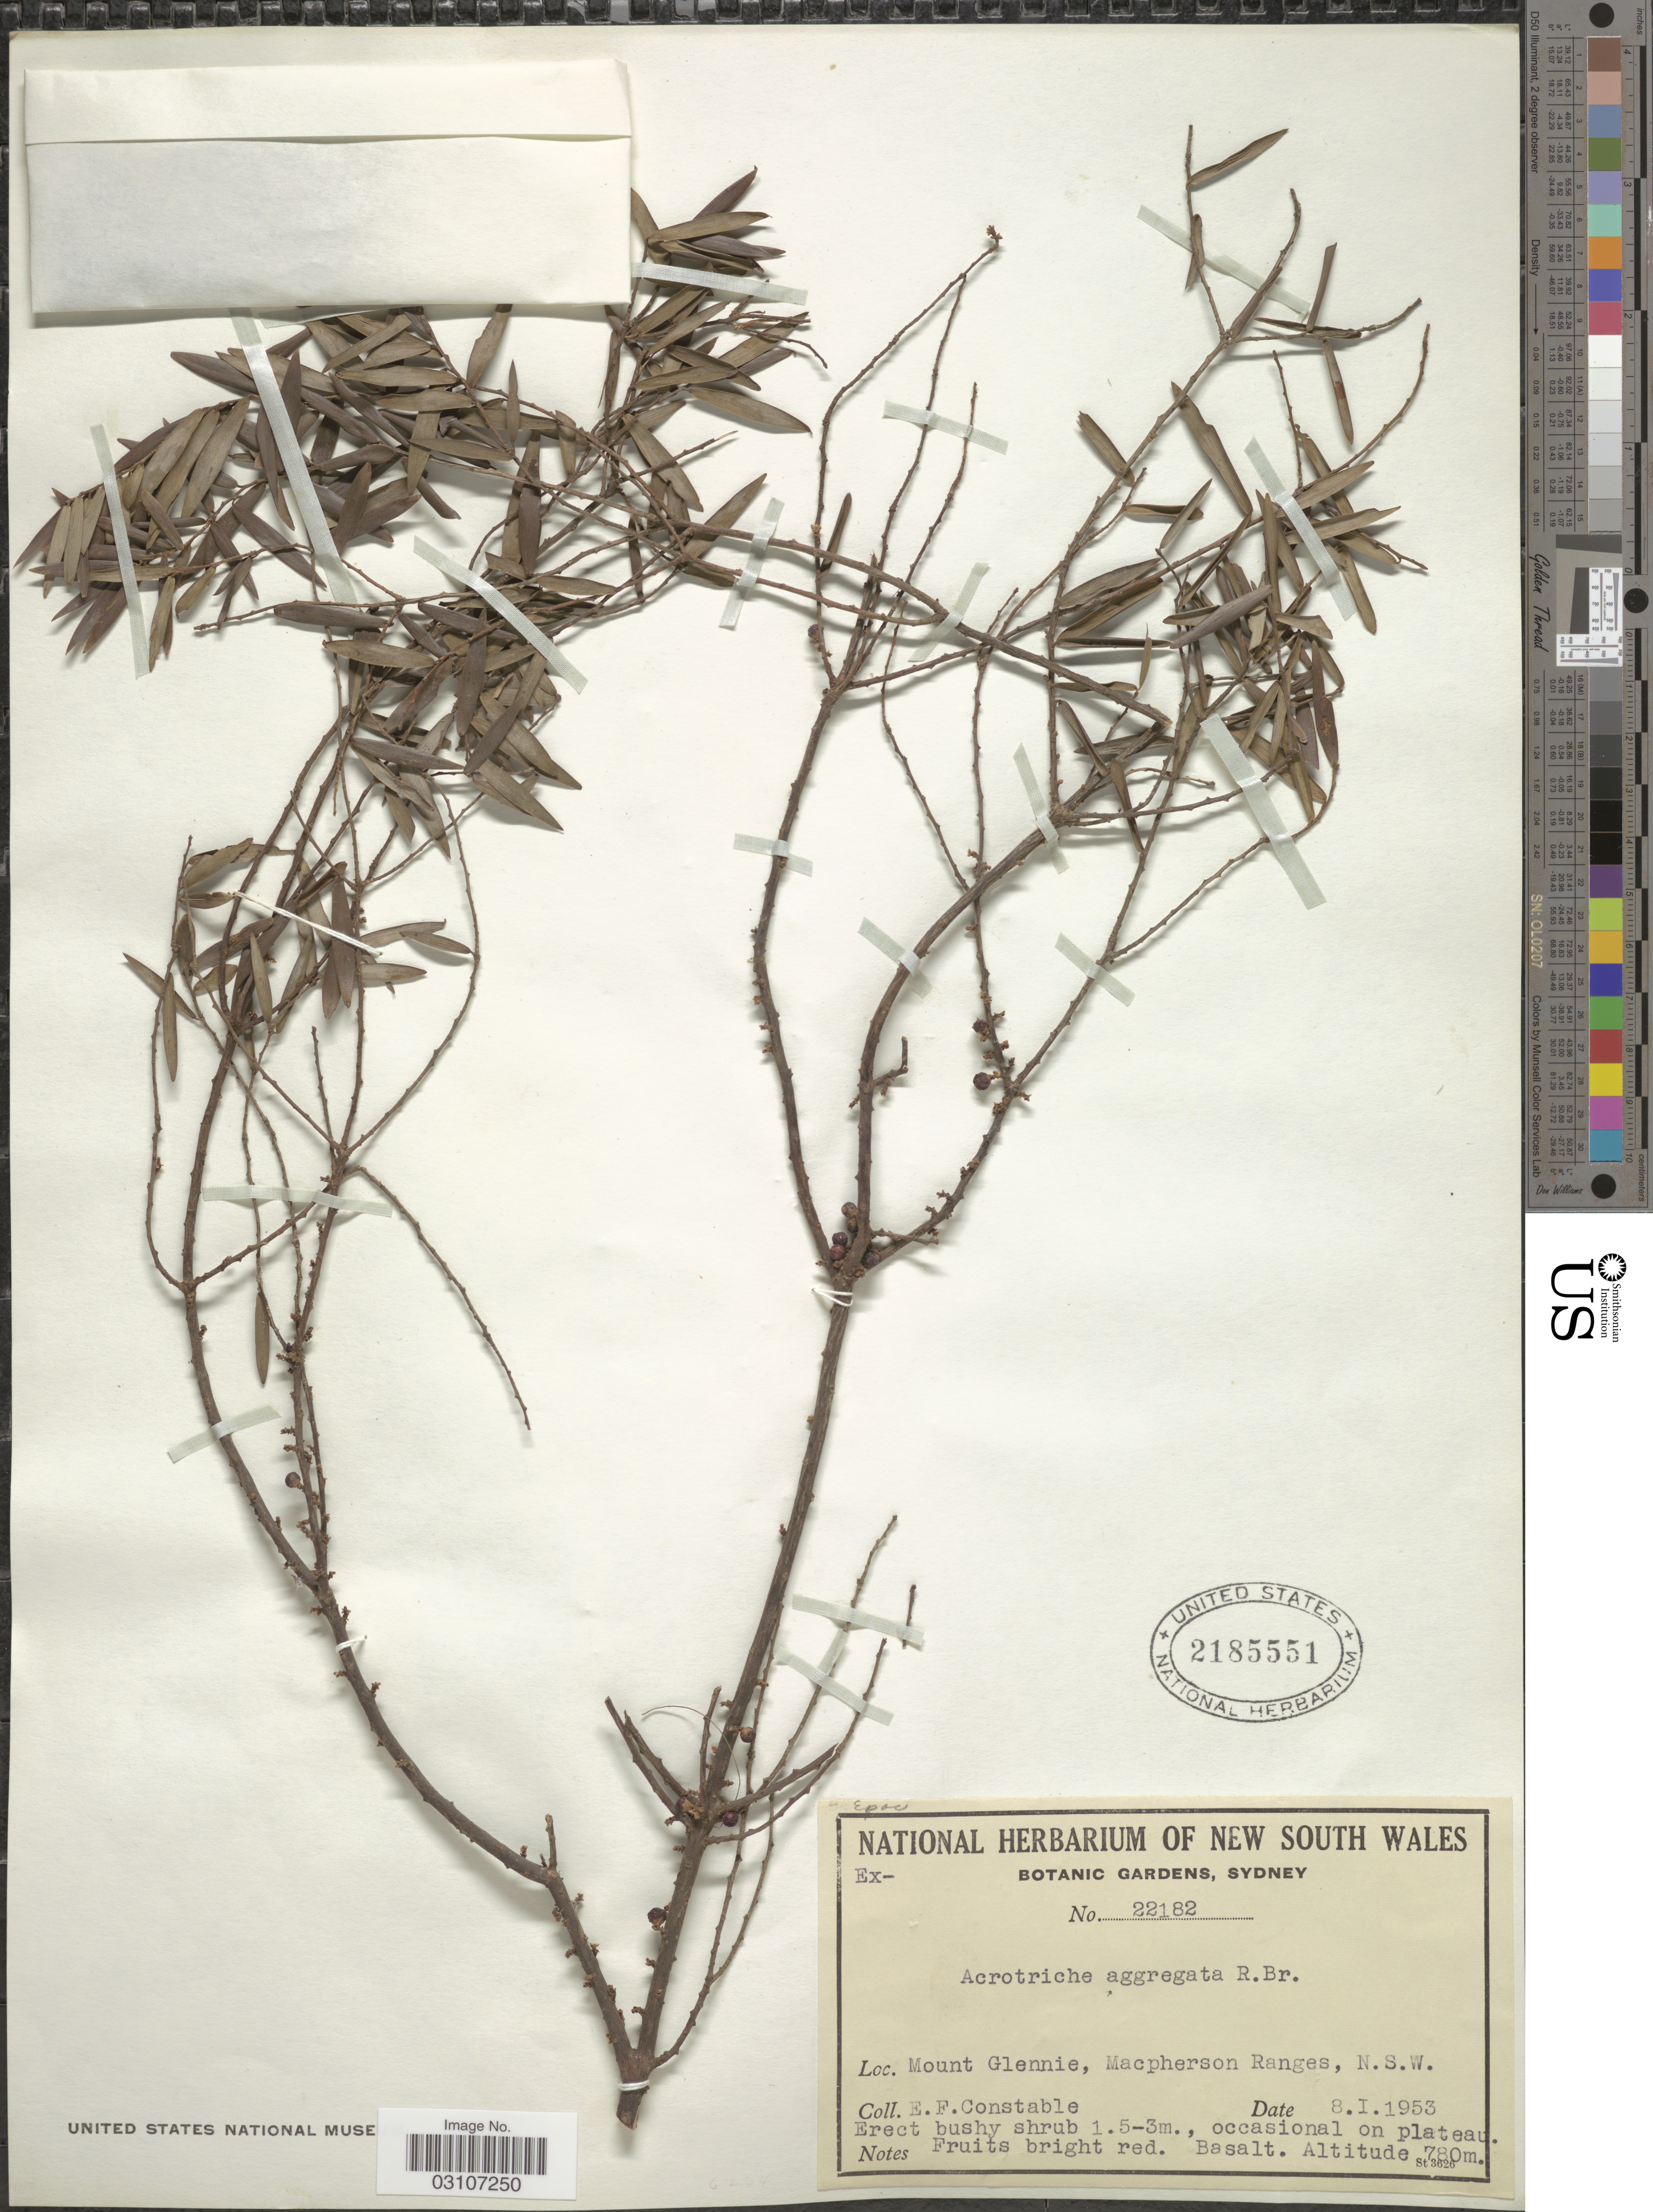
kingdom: Plantae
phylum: Tracheophyta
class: Magnoliopsida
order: Ericales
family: Ericaceae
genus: Acrotriche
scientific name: Acrotriche aggregata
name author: R. Br.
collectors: E. F. Constable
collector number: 22182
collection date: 1953-01-08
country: Australia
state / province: New South Wales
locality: Mount Glennie, Macpherson Ranges, N. S. W.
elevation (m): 780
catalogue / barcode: US 2185551